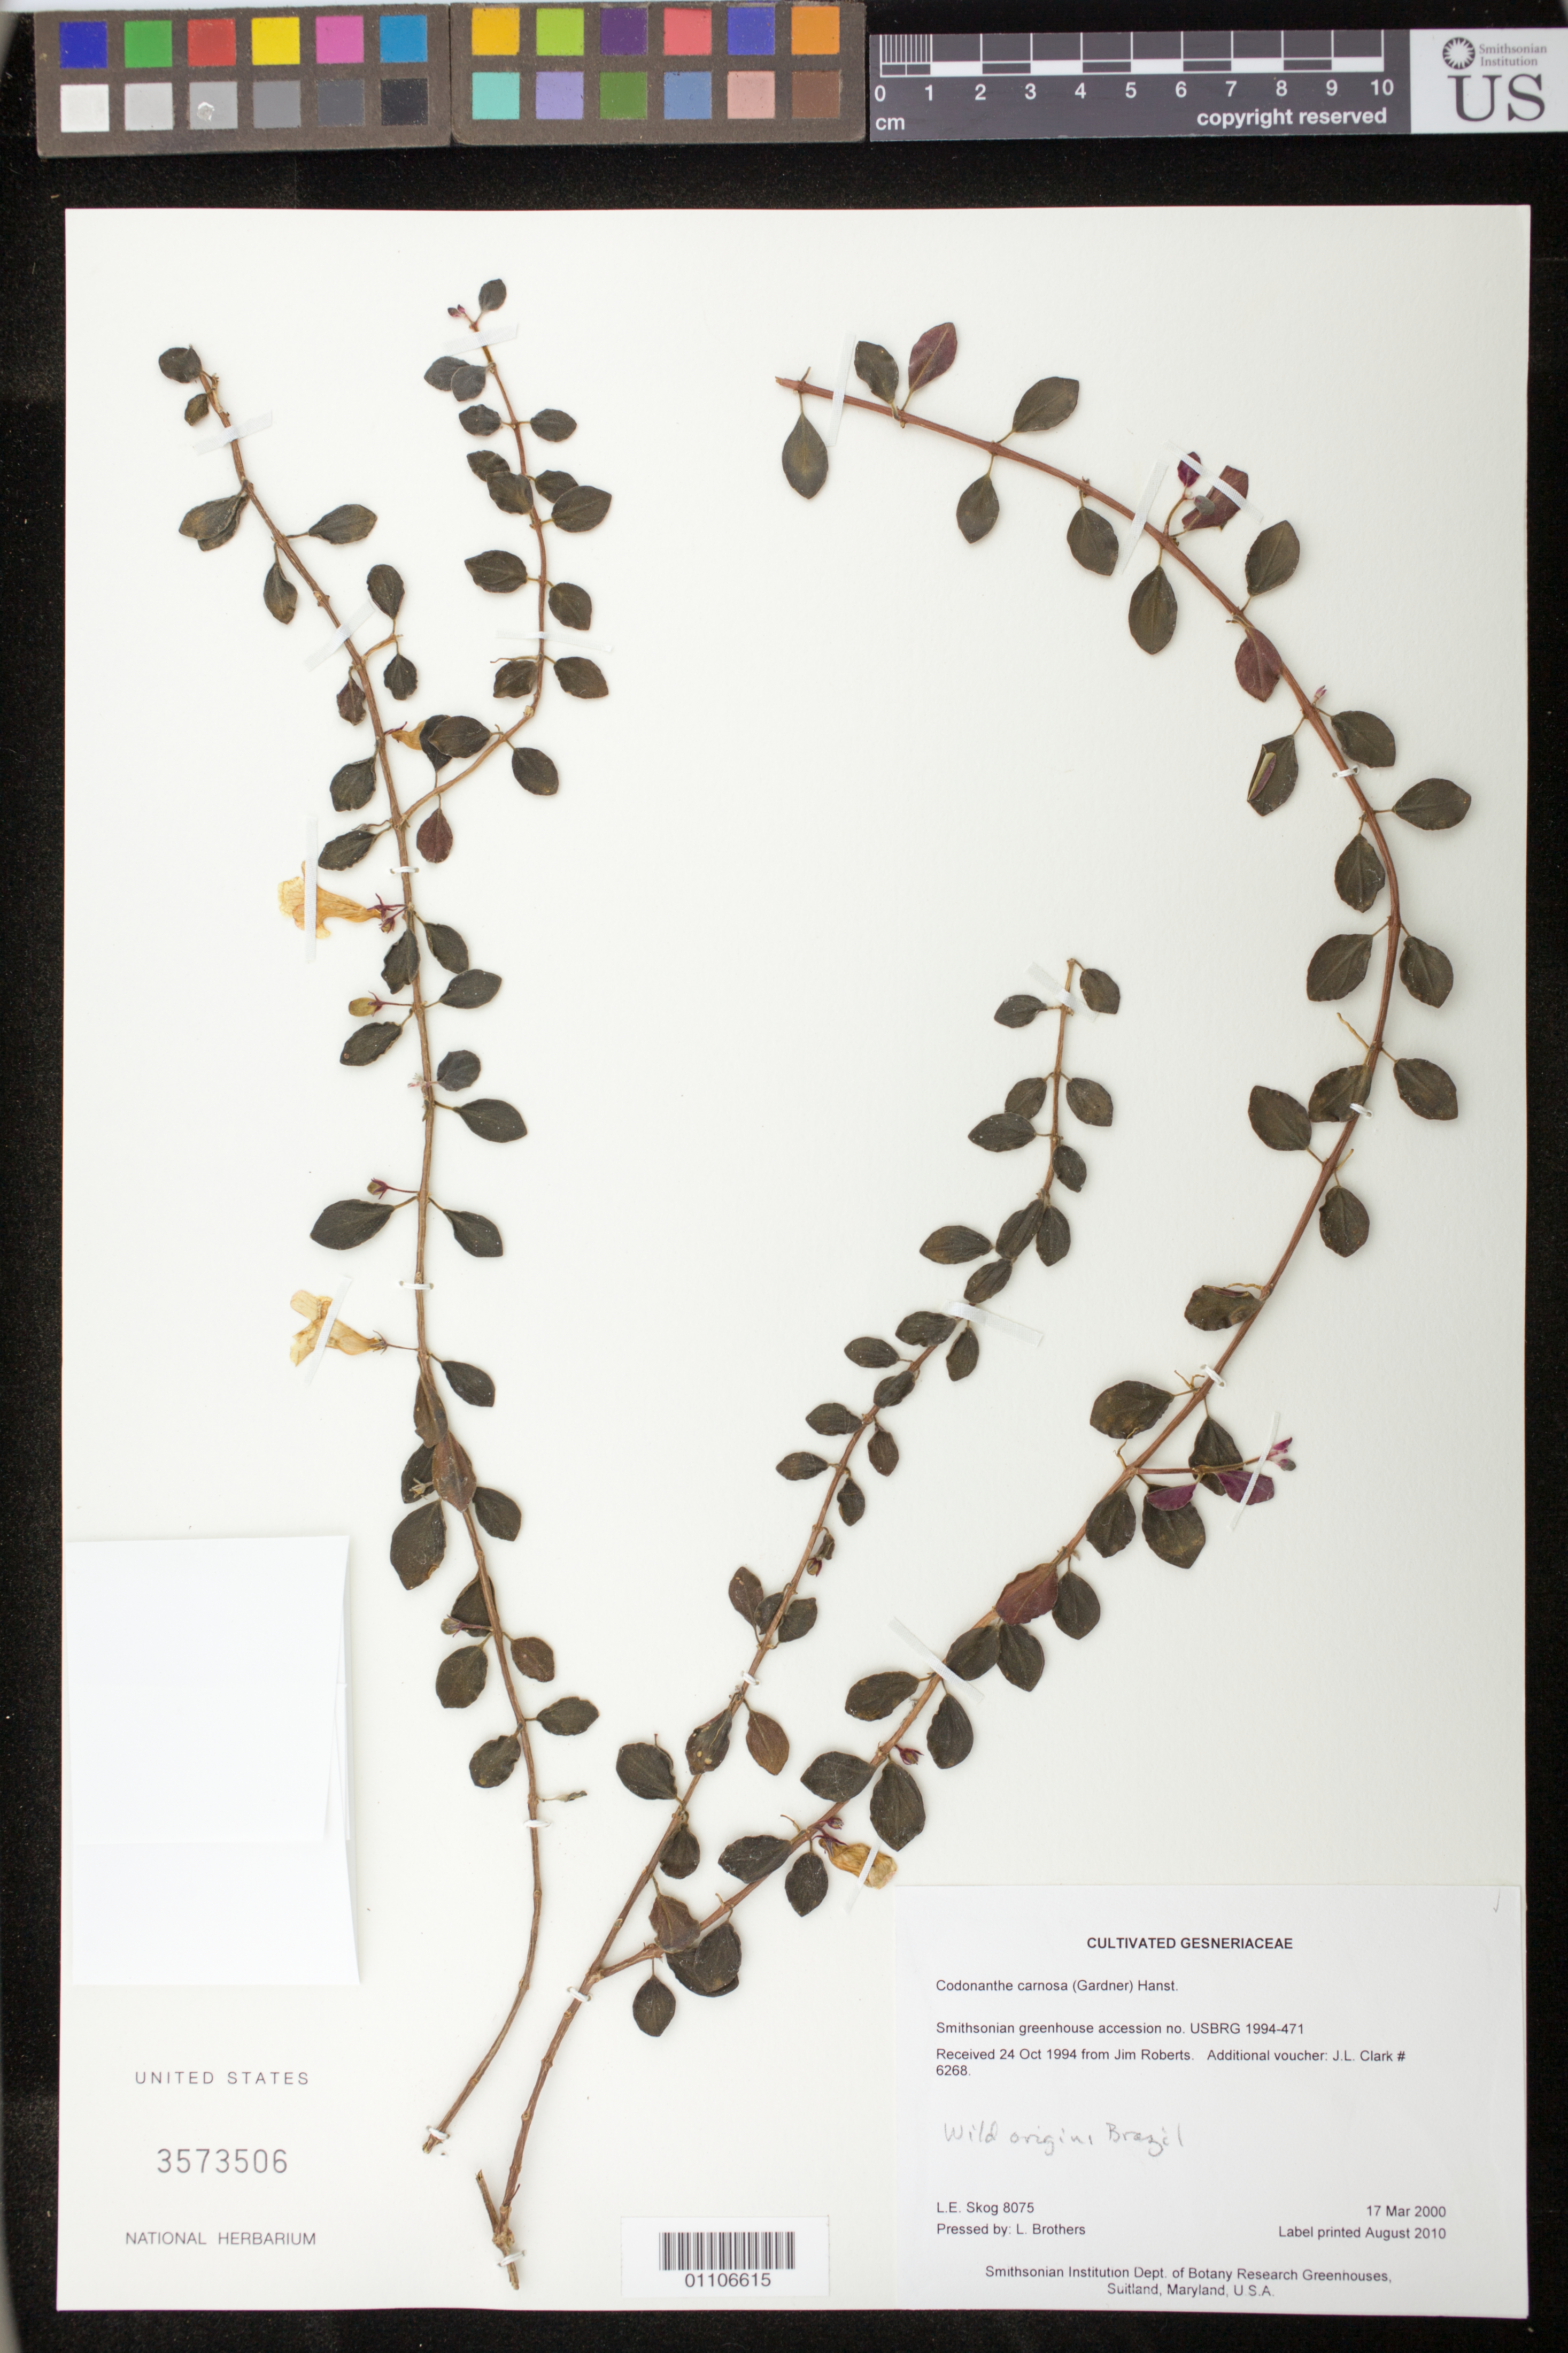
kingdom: Plantae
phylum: Tracheophyta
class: Magnoliopsida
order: Lamiales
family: Gesneriaceae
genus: Codonanthe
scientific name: Codonanthe carnosa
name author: (Gardner) Hanst.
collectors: L. E. Skog & L. Brothers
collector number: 8075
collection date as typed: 17 Mar 2000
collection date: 2000-03-17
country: United States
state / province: Maryland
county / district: Prince George's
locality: Smithsonian Institution Dept. of Botany Research Greenhouses, Suitland, Maryland, U.S.A.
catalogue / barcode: US 3573506